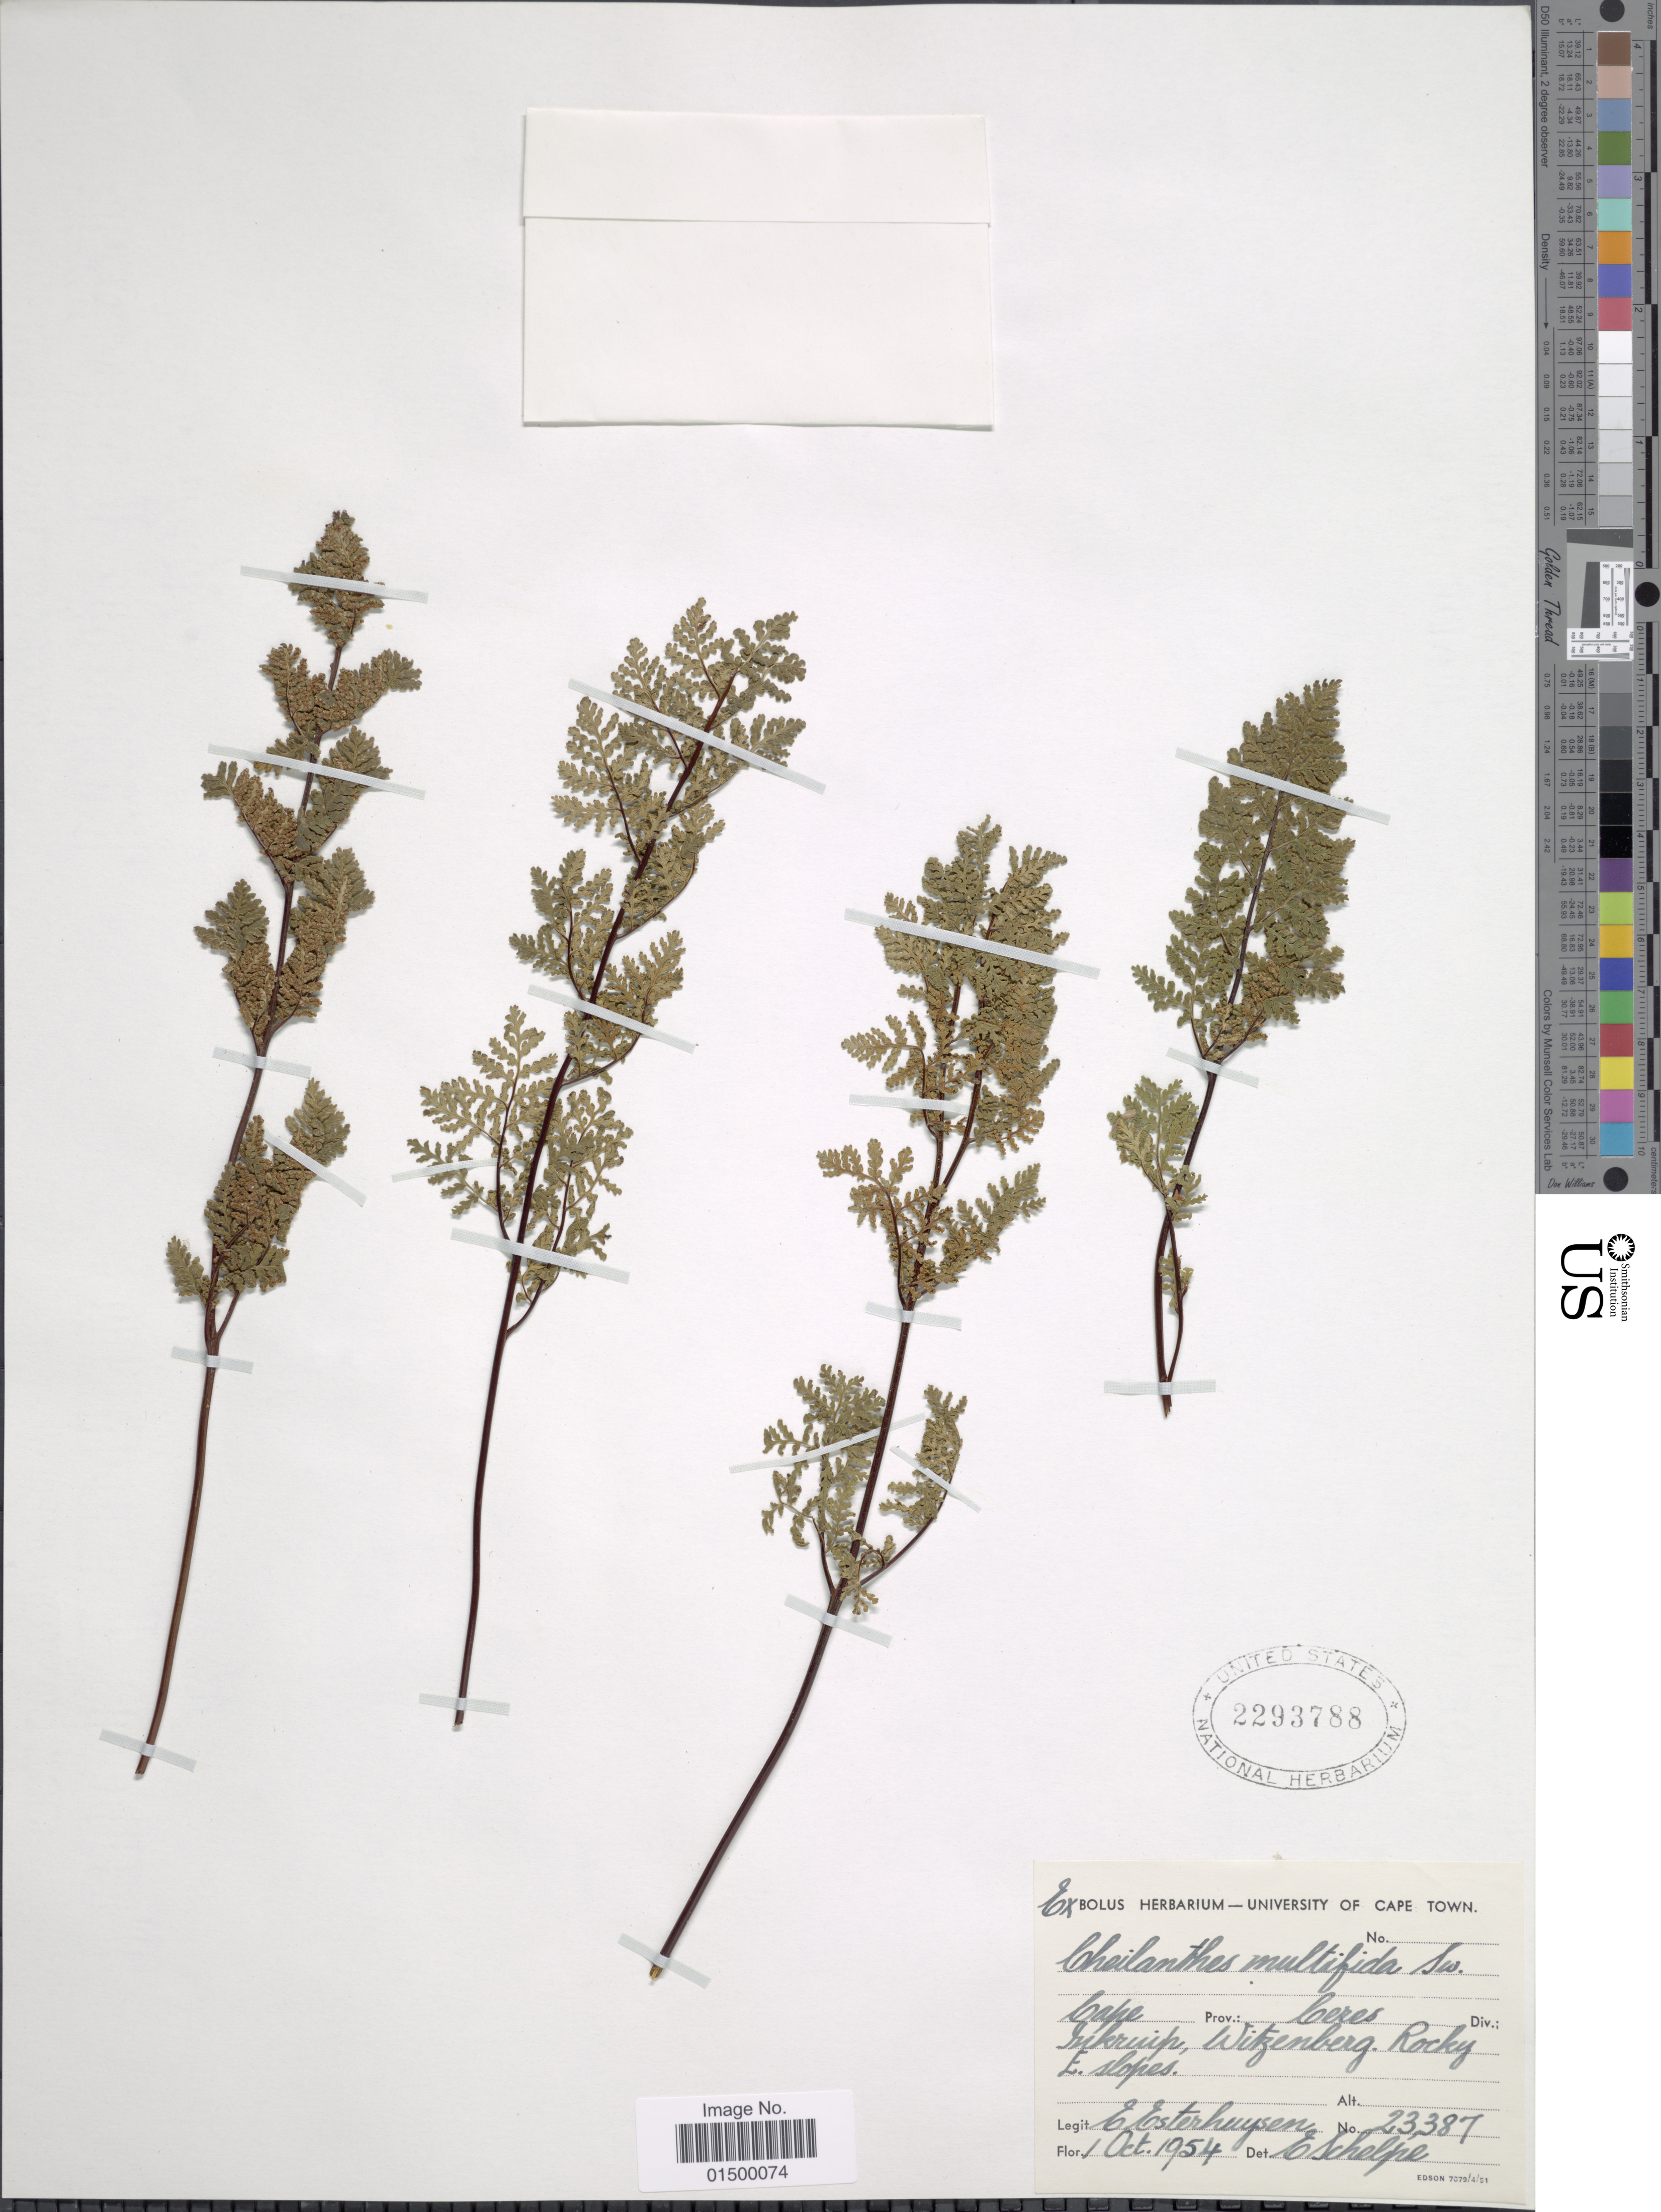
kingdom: Plantae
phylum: Tracheophyta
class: Polypodiopsida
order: Polypodiales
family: Pteridaceae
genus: Cheilanthes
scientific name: Cheilanthes multifida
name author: Sw.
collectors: E. E. Esterhuysen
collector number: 23387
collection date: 1954-10-01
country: South Africa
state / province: Western Cape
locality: Cape Ceres. InKruip. Wizenberg Rocky E. slopes.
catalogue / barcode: US 2293788